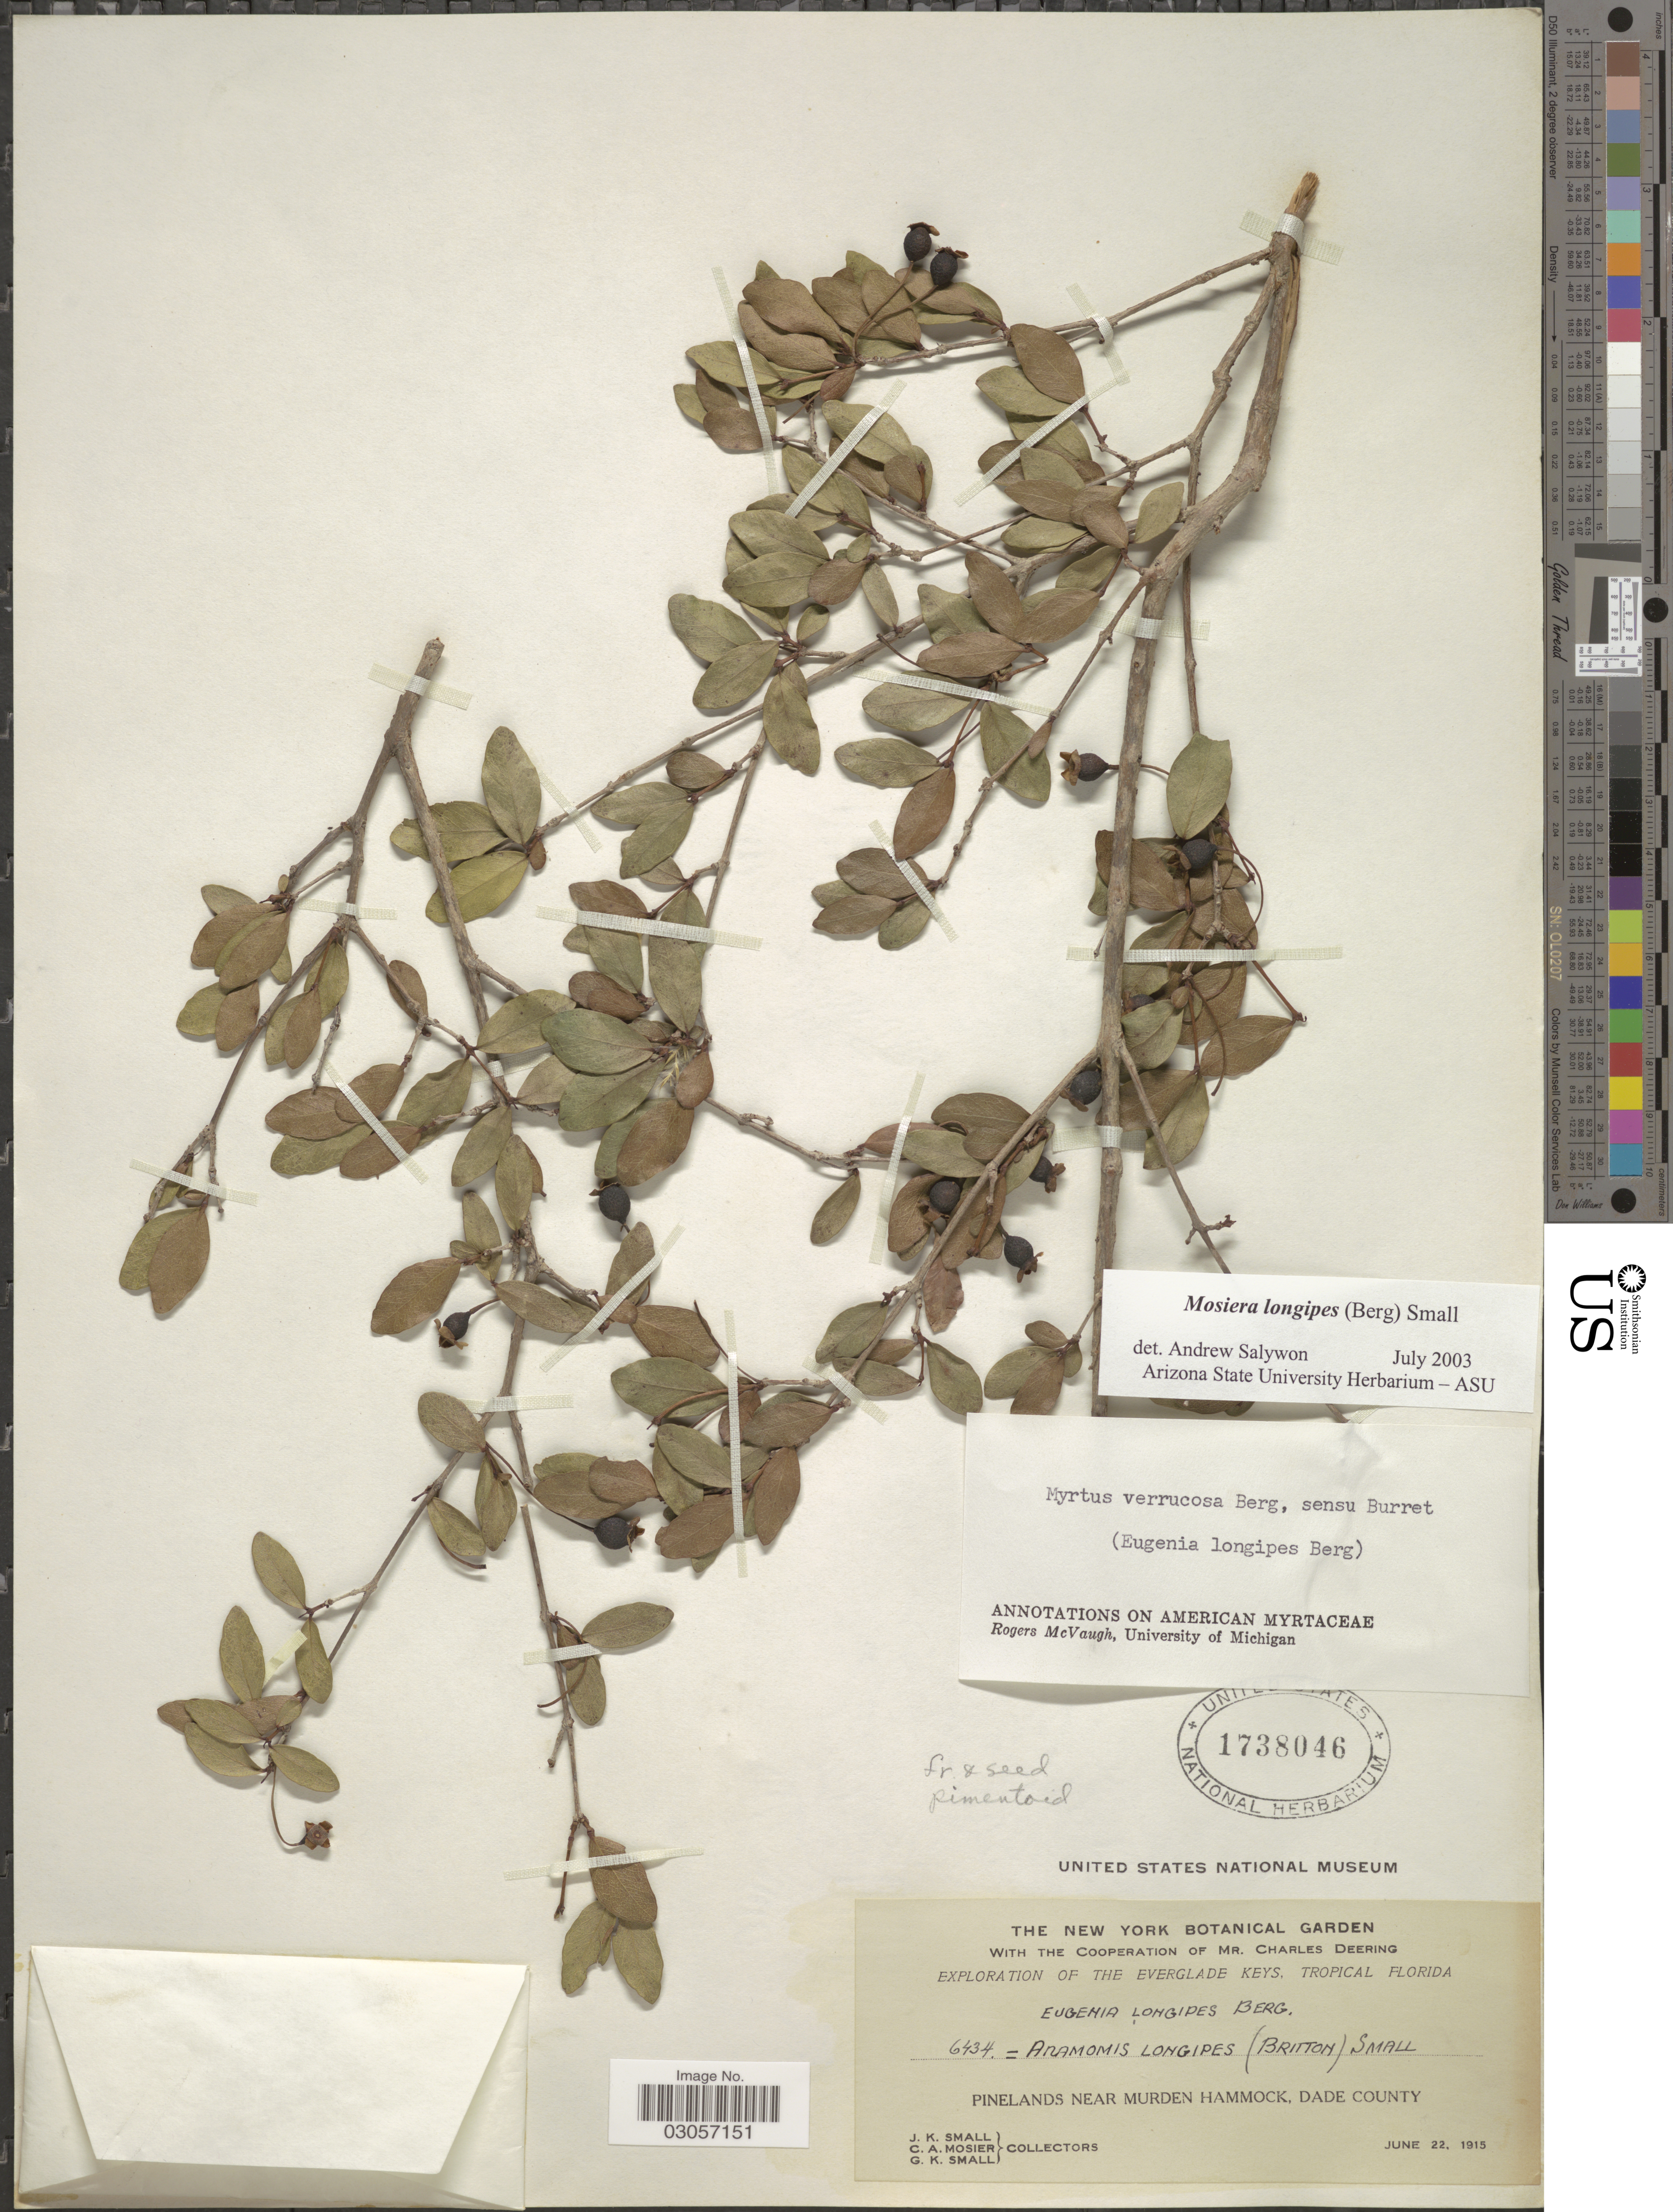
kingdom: Plantae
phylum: Tracheophyta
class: Magnoliopsida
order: Myrtales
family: Myrtaceae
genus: Mosiera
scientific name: Mosiera longipes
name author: (O. Berg) Small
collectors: J. K. Small, C. A. Mosier & G. K. Small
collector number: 6434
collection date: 1915-06-22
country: United States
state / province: Florida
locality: The Everglades Keys, Tropical Florida, Pinelands near Murden Hammock, Dade County.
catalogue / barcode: US 1738046